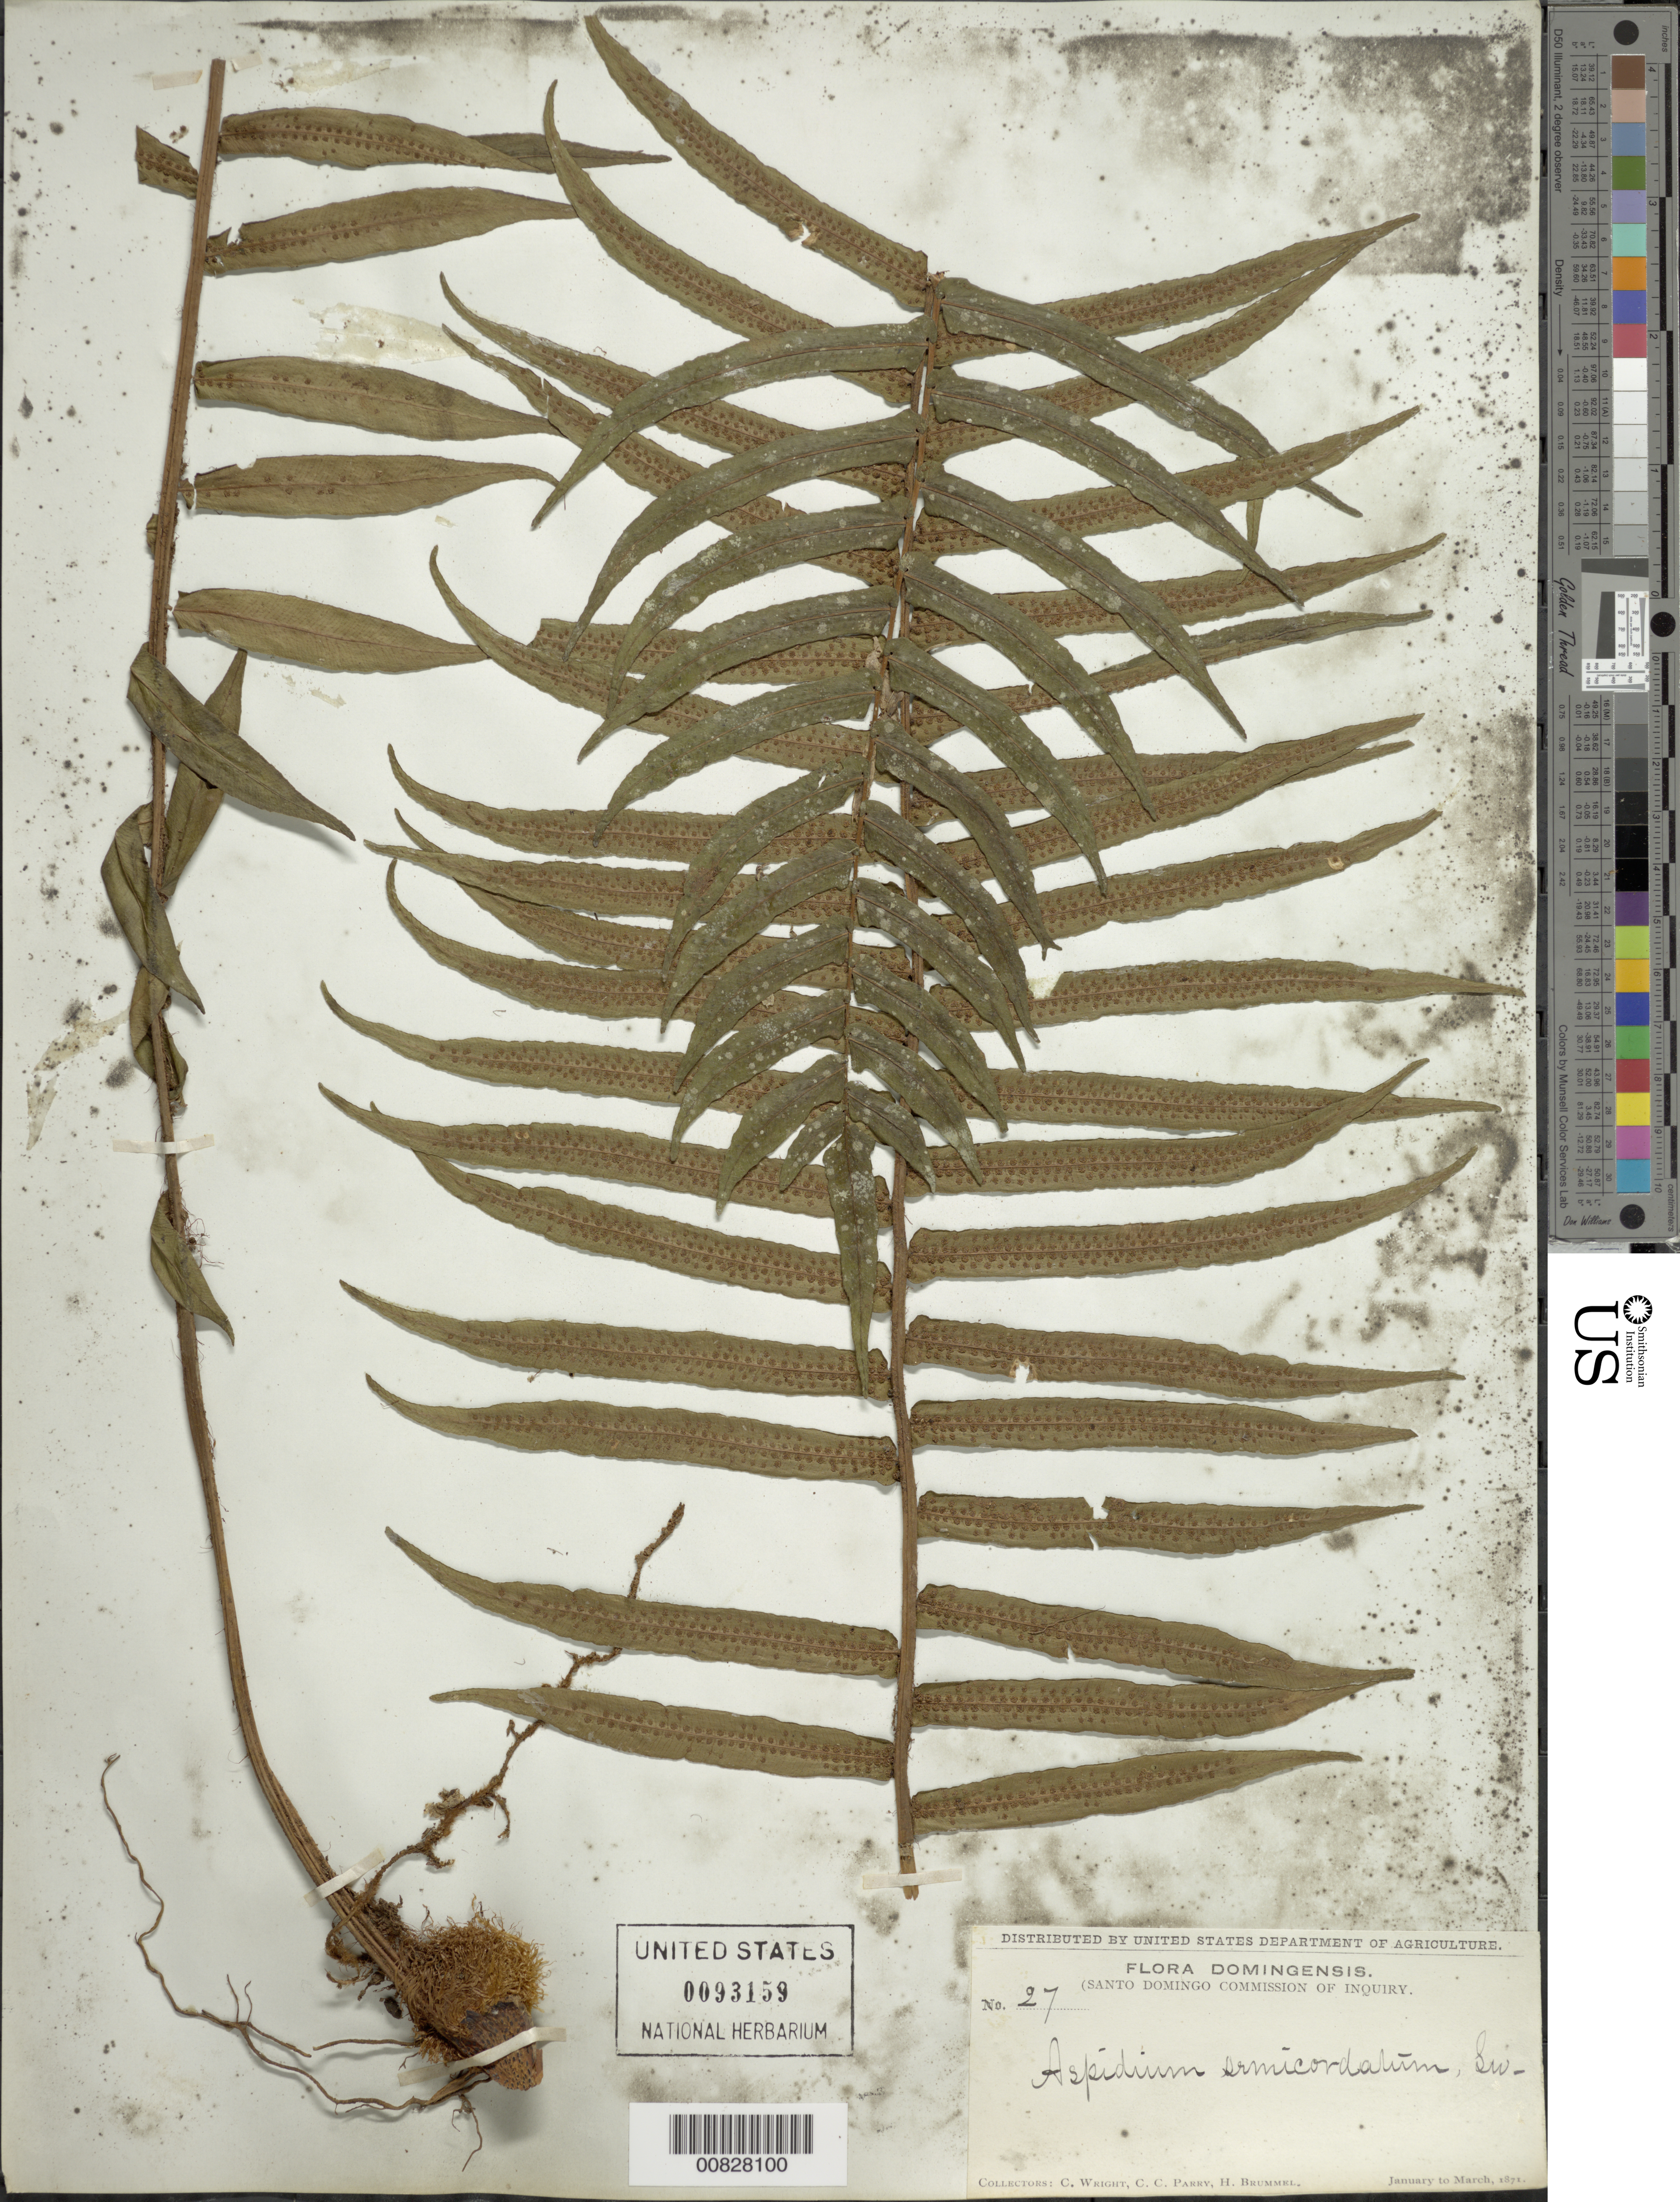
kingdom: Plantae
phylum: Tracheophyta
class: Polypodiopsida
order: Polypodiales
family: Lomariopsidaceae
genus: Cyclopeltis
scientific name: Cyclopeltis semicordata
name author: (Sw.) J. Sm.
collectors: C. Wright, C. C. Parry & H. Brummel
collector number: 27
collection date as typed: Jan 1871 to -- Mar 1871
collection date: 1871-01/1871-03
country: Dominican Republic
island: Hispaniola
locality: Santo Domingo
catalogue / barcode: US 93159